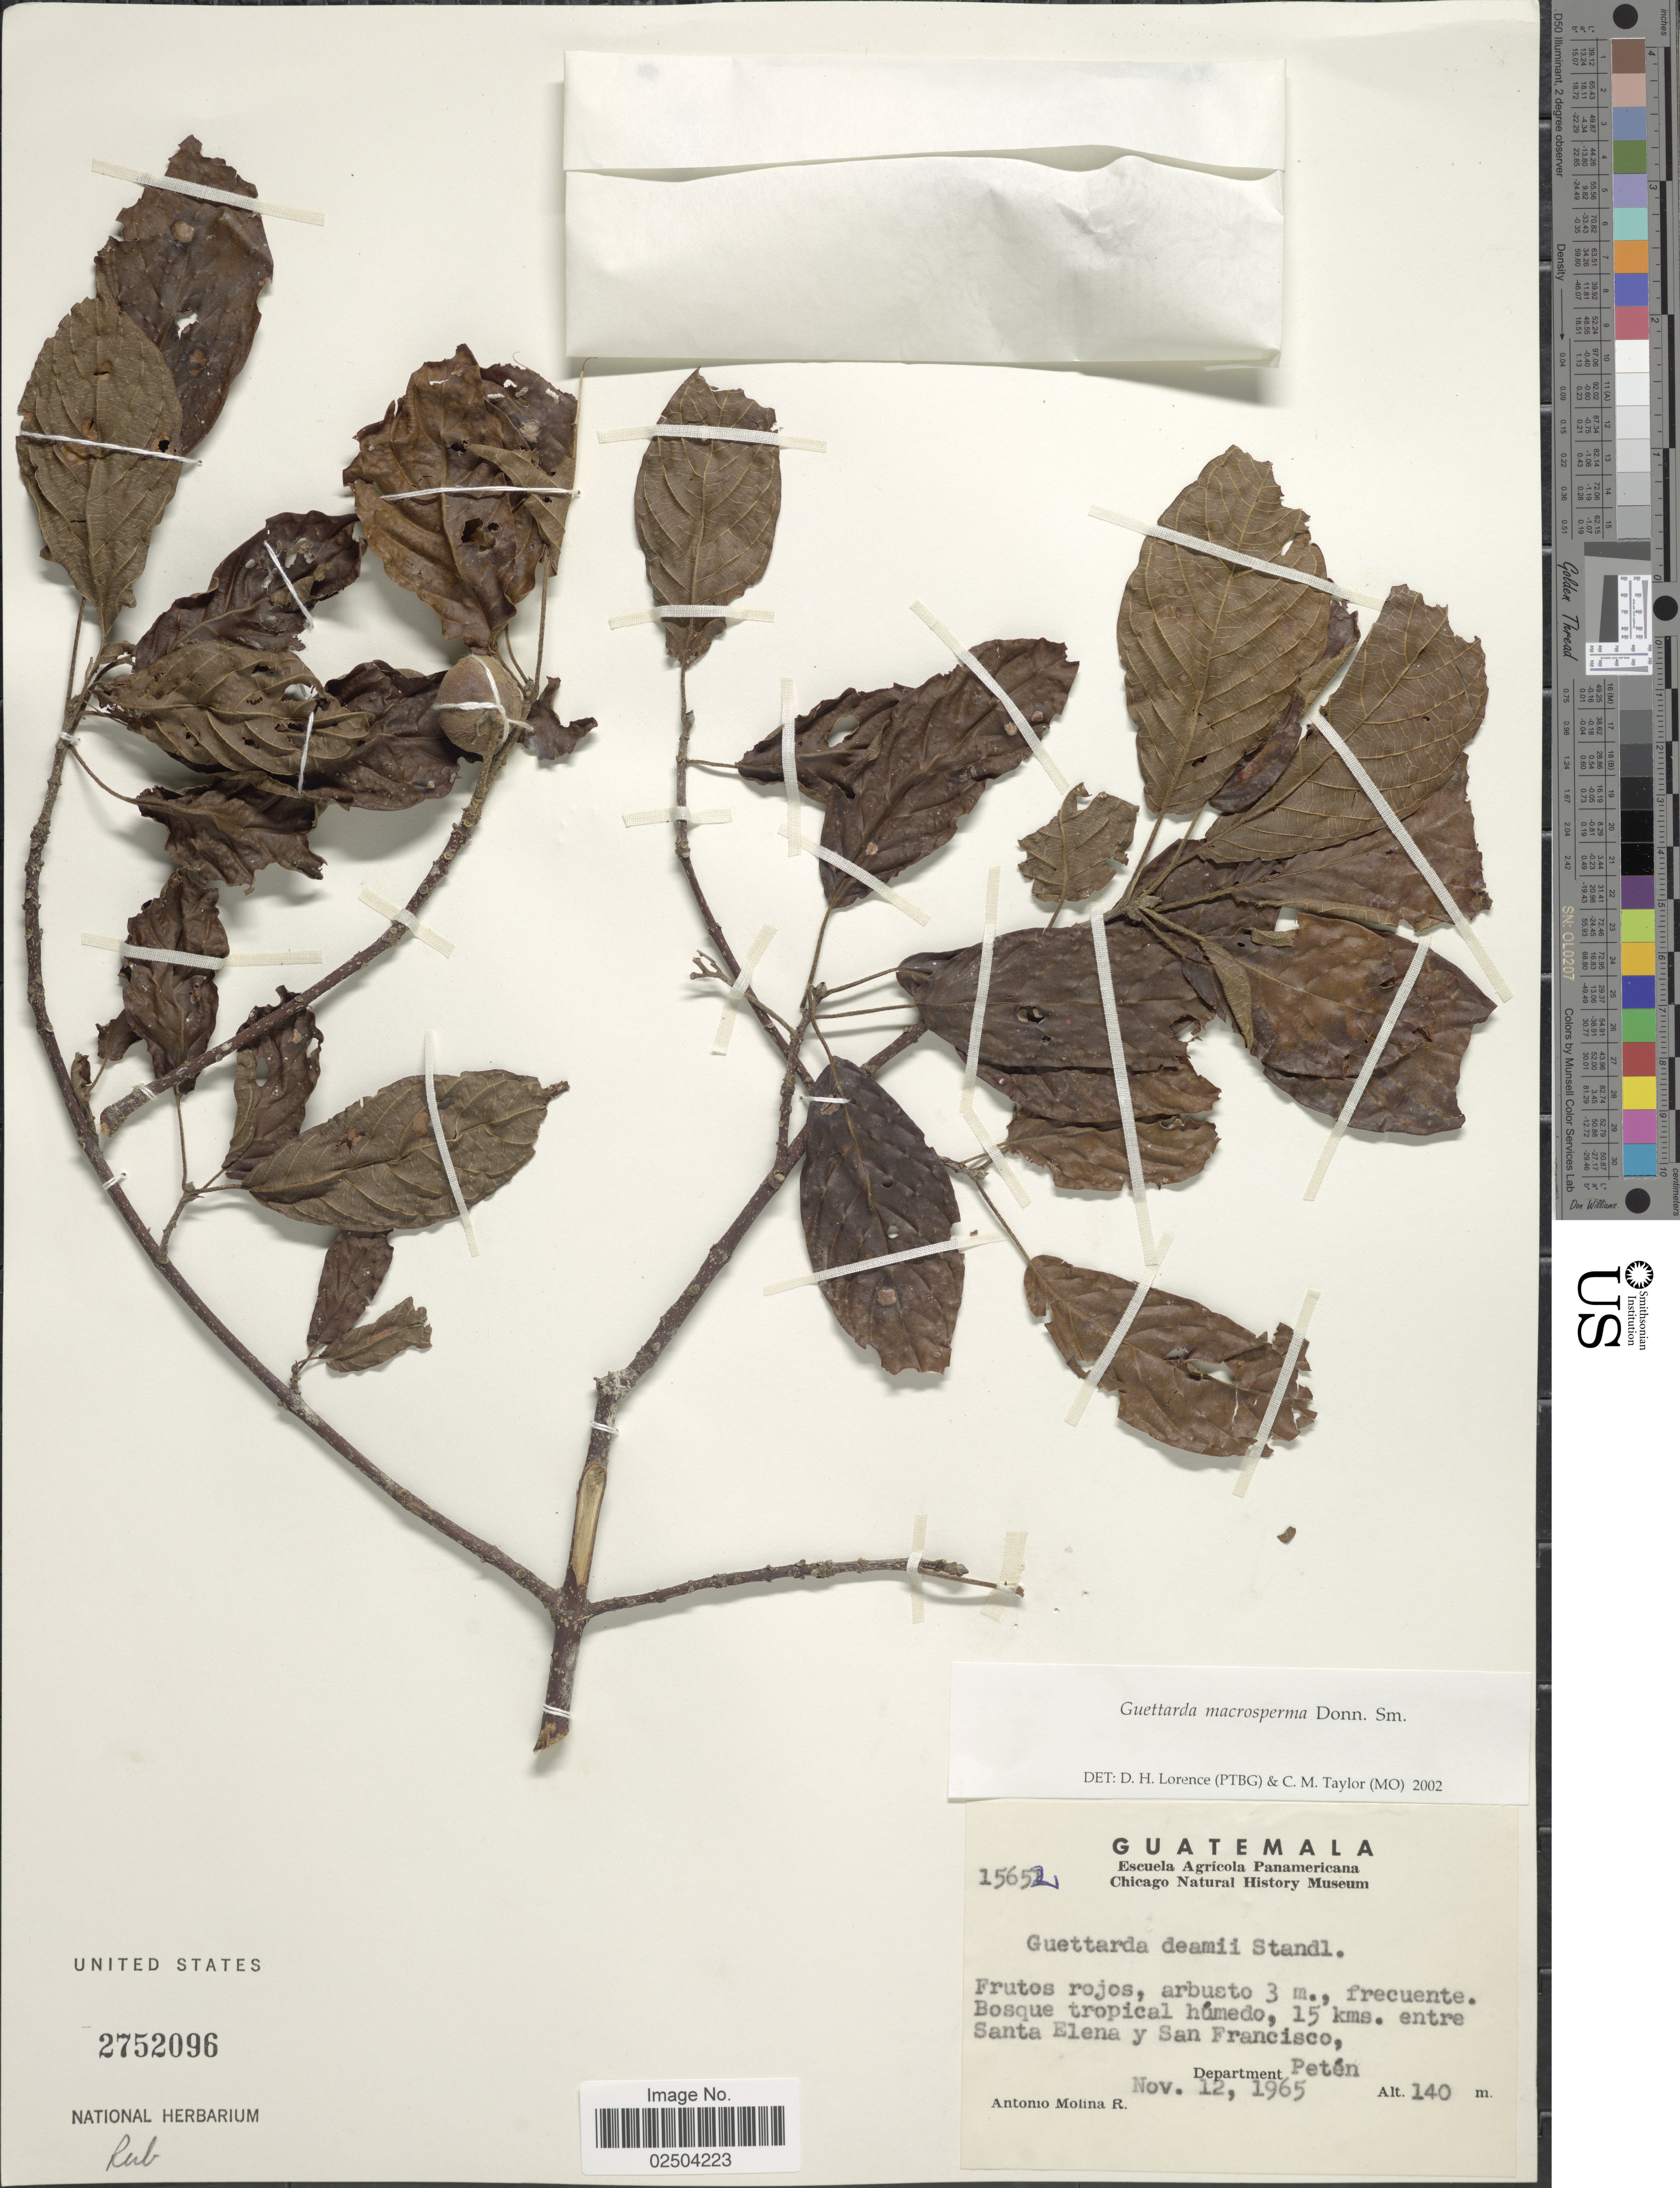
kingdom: Plantae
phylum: Tracheophyta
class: Magnoliopsida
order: Gentianales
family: Rubiaceae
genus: Guettarda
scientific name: Guettarda macrosperma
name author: Donn. Sm.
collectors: A. Molina R.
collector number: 15652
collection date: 1965-11-12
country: Guatemala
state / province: El Petén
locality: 15 kms. entre Santa Elena y San Francisco, Department Peten.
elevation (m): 140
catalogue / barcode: US 2752096